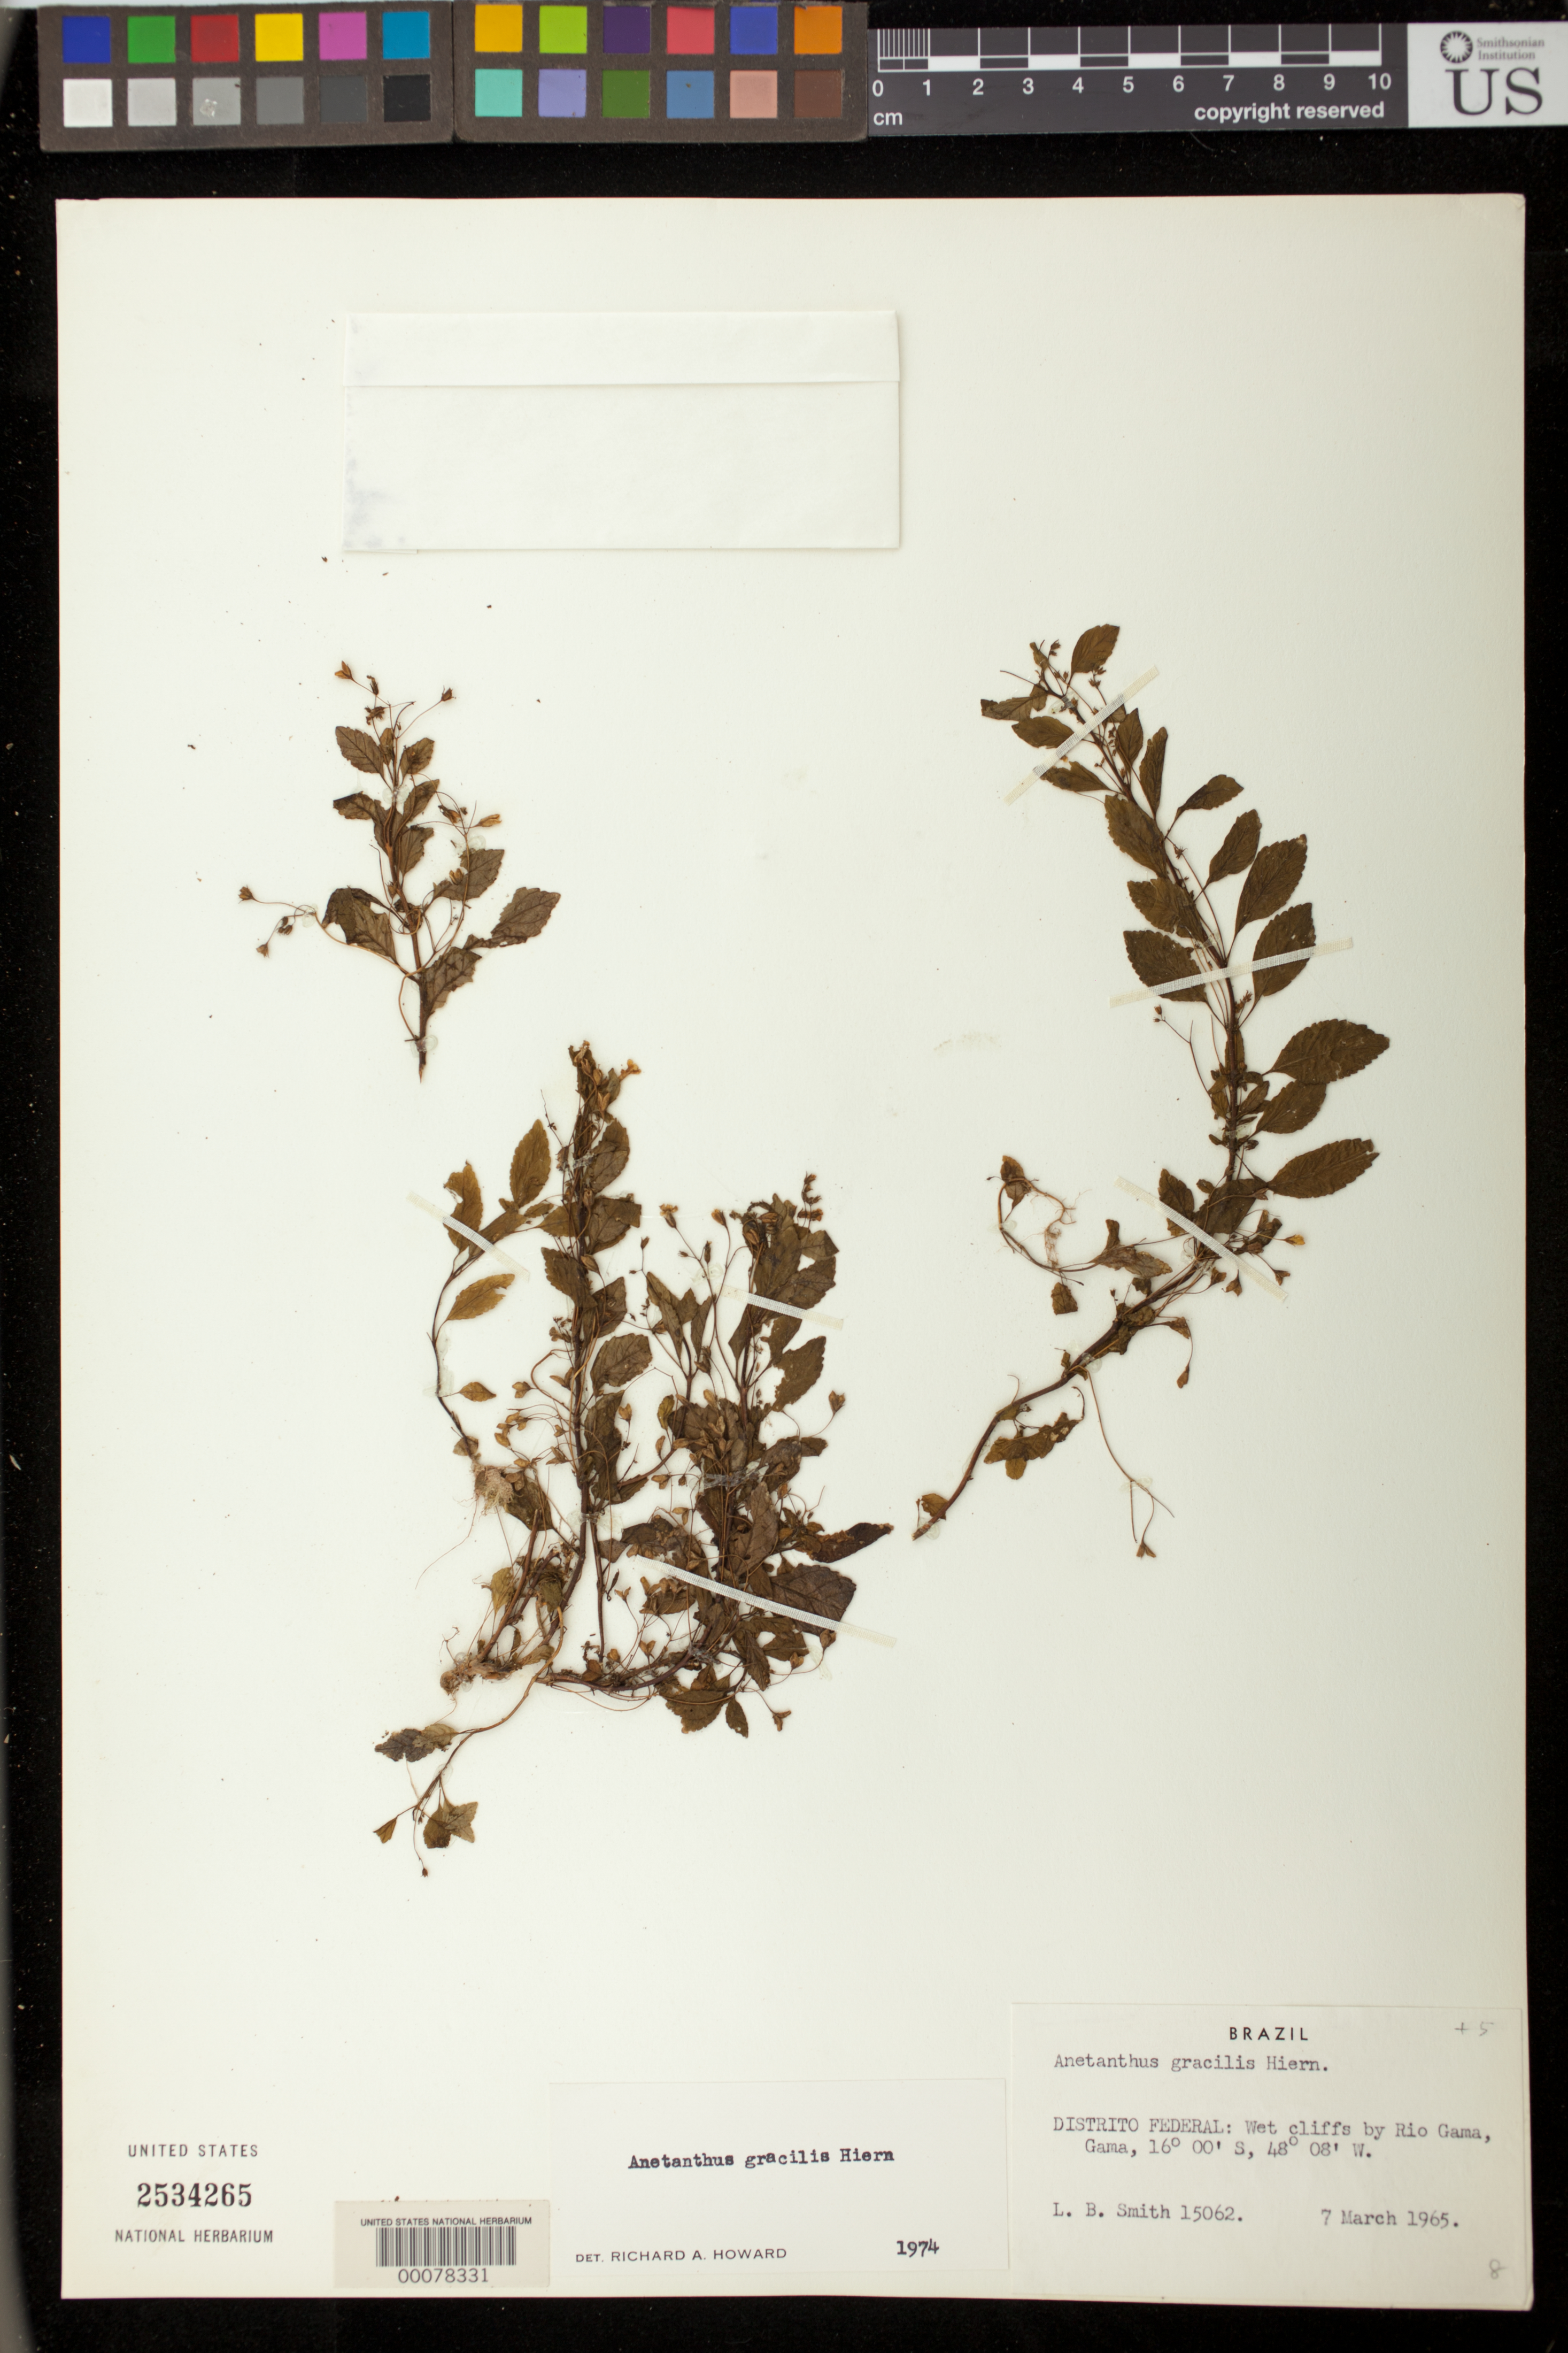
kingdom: Plantae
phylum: Tracheophyta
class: Magnoliopsida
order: Lamiales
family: Gesneriaceae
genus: Anetanthus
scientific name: Anetanthus gracilis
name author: Hiern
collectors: L. Smith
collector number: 15062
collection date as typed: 07 Mar 1965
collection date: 1965-03-07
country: Brazil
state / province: Distrito Federal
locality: By Rio Gama, Gama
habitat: Wet cliffs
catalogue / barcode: US 2534265